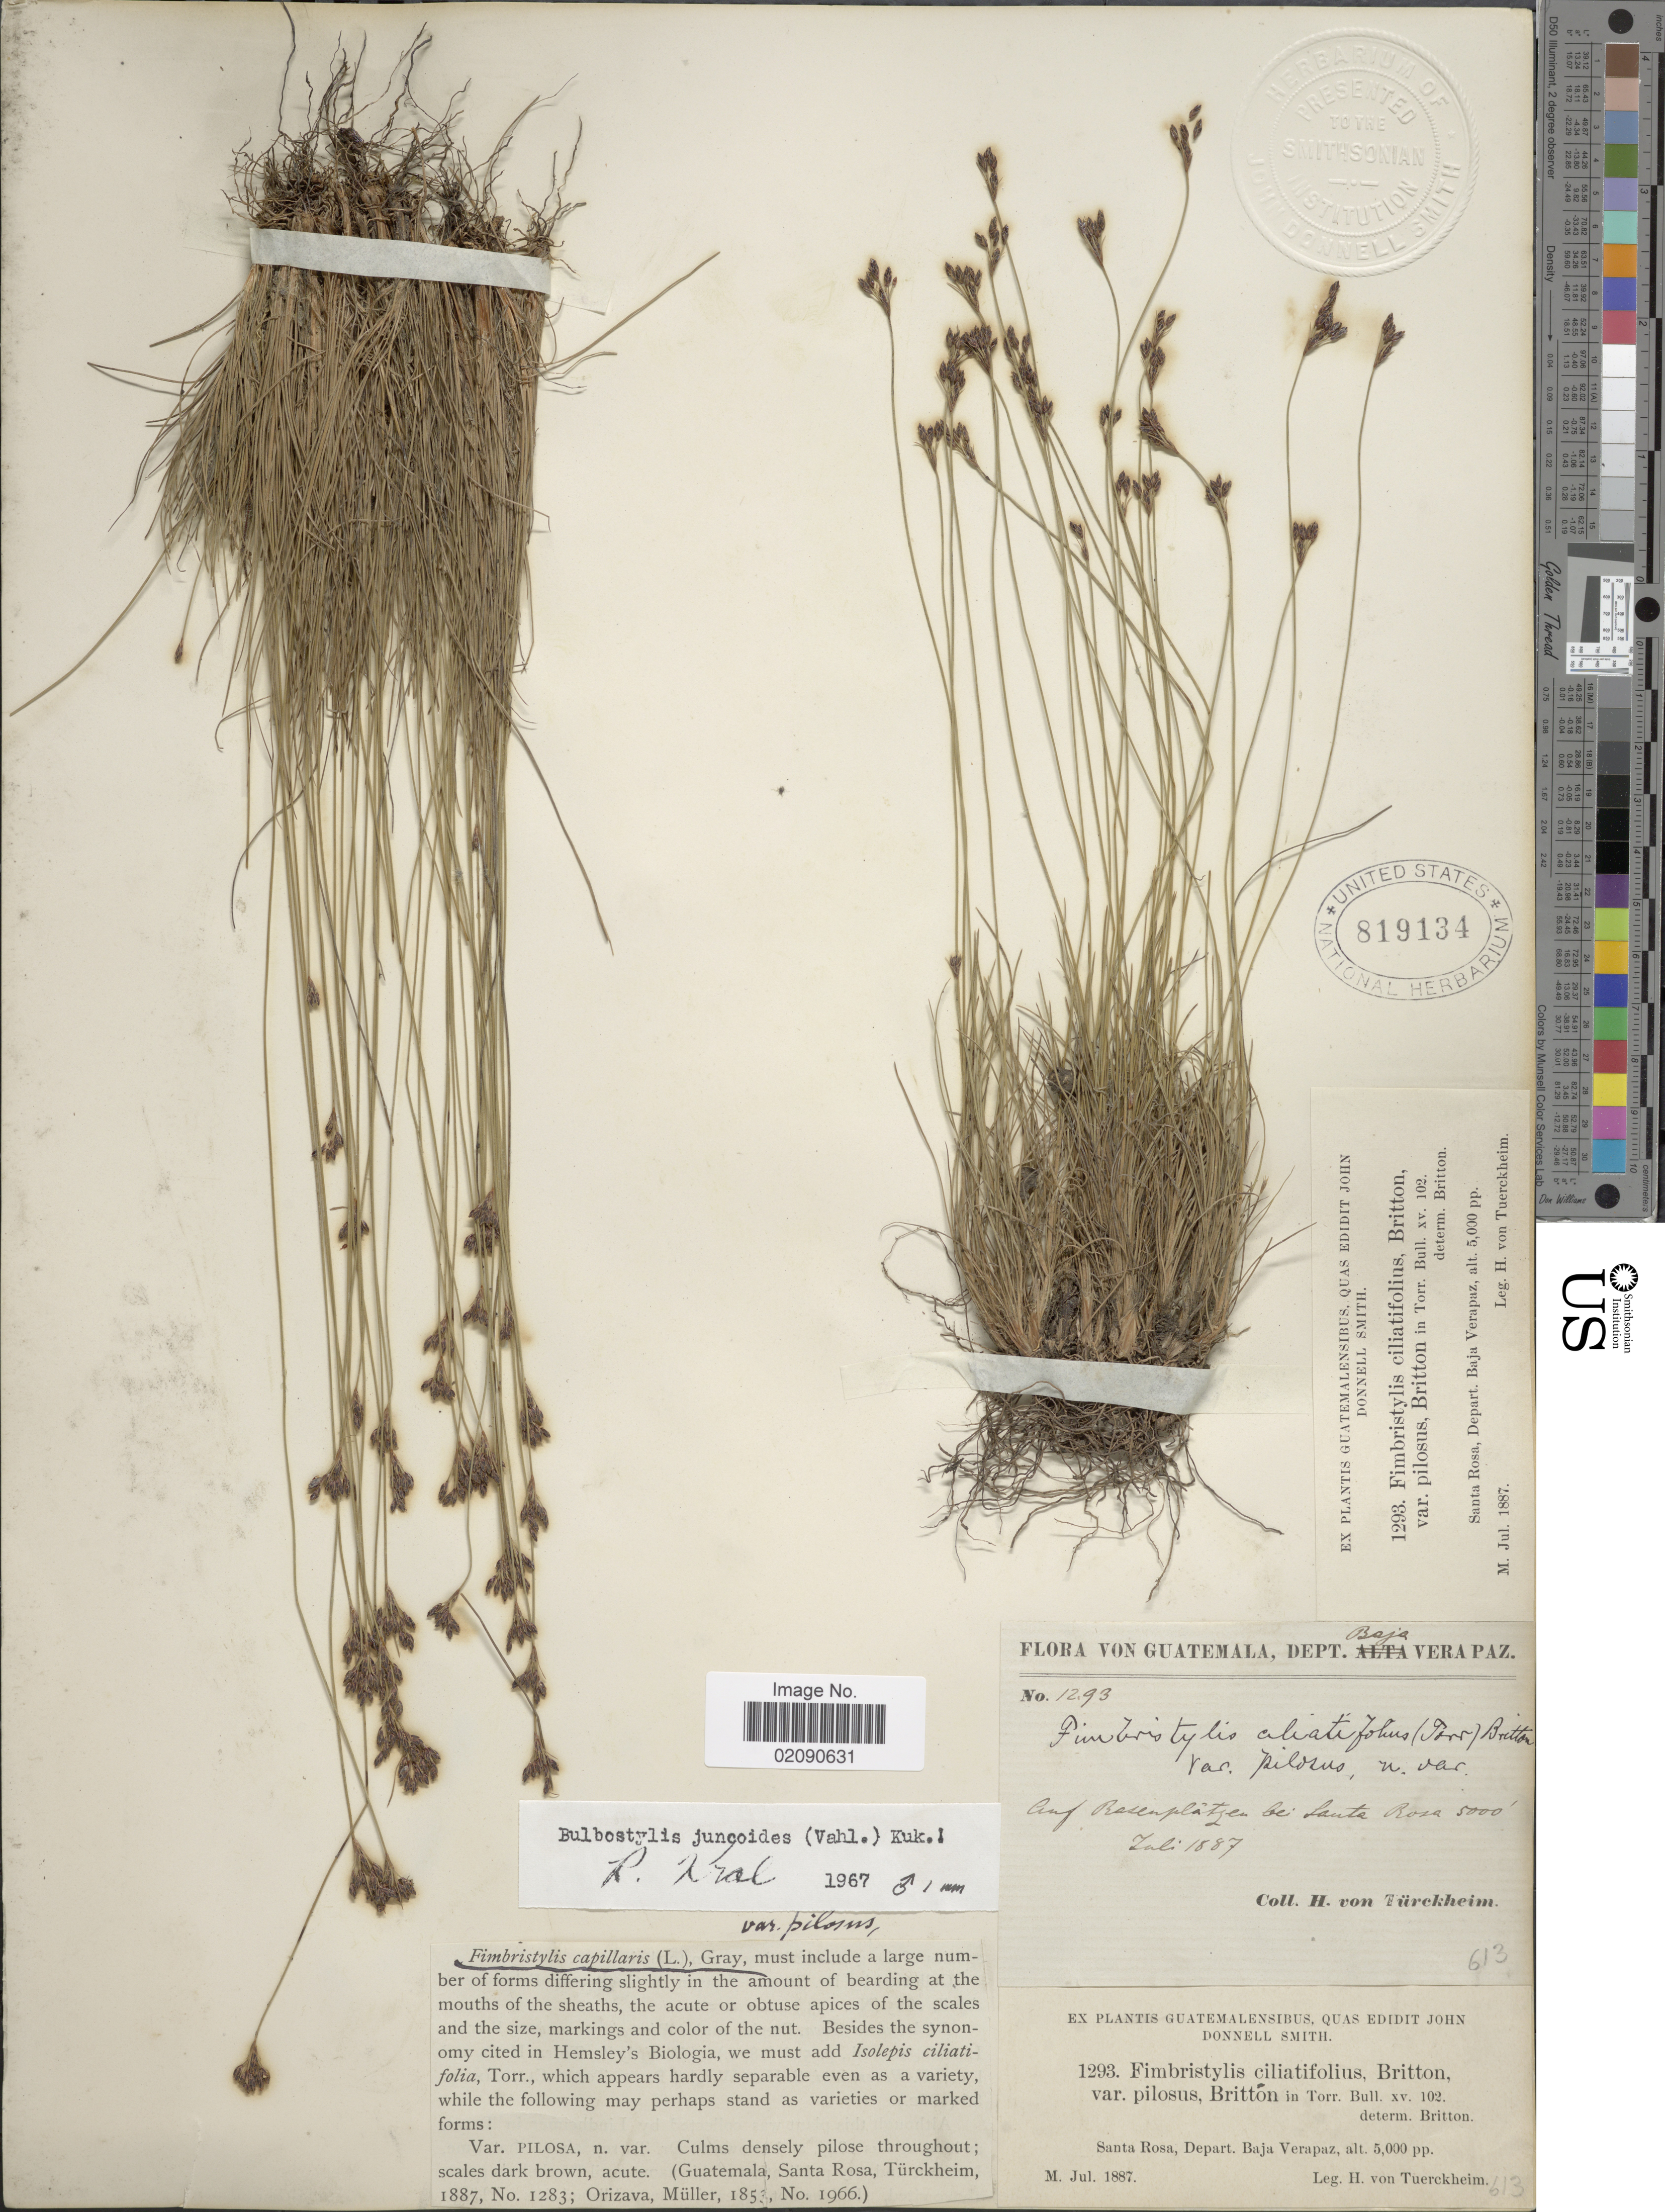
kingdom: Plantae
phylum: Tracheophyta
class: Liliopsida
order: Poales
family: Cyperaceae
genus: Bulbostylis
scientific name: Bulbostylis juncoides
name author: (Vahl) Kük. ex Herter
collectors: H. von Tuerckheim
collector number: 1293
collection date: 1887-07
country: Guatemala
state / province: Baja Verapaz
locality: Santa Rosa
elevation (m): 1524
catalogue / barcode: US 819134